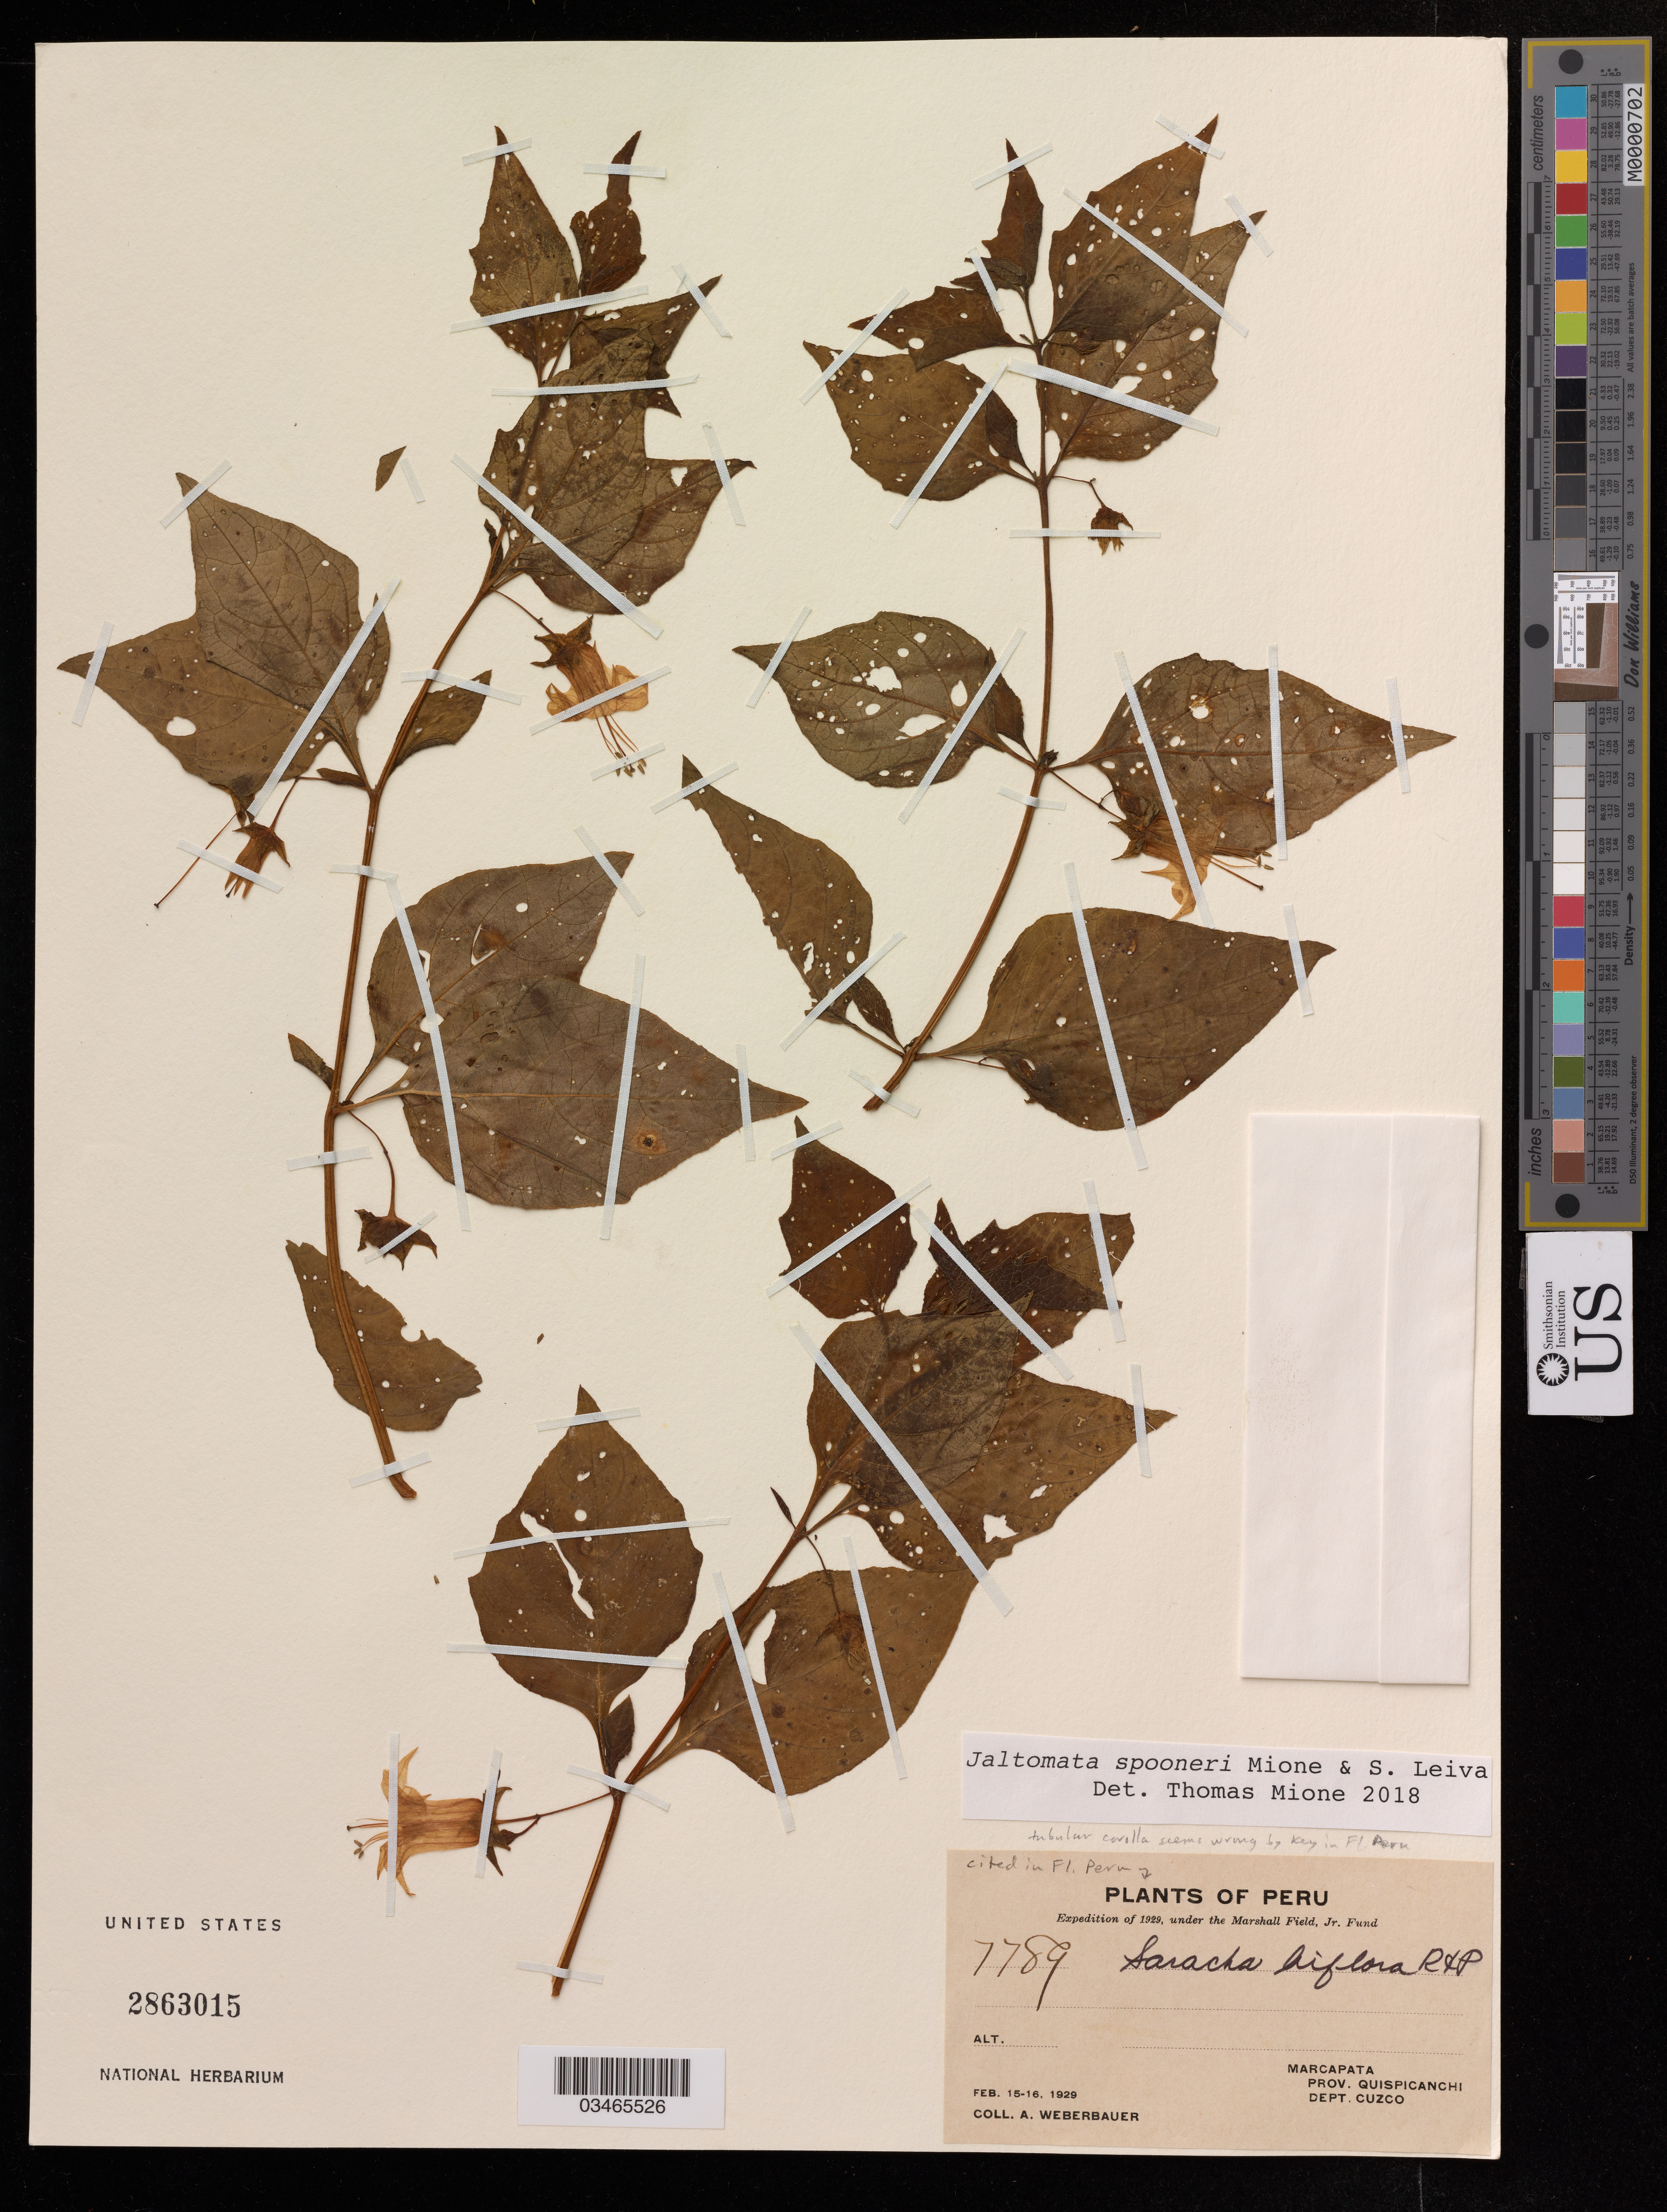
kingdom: Plantae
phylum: Tracheophyta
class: Magnoliopsida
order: Solanales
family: Solanaceae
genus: Jaltomata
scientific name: Jaltomata spooneri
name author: Mione & S. Leiva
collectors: A. Weberbauer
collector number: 7789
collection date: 1929-02-15/1929-02-16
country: Peru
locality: Marcapata, Prov. Quispicanchi, Dept. Cuzco.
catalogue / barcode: US 2863015